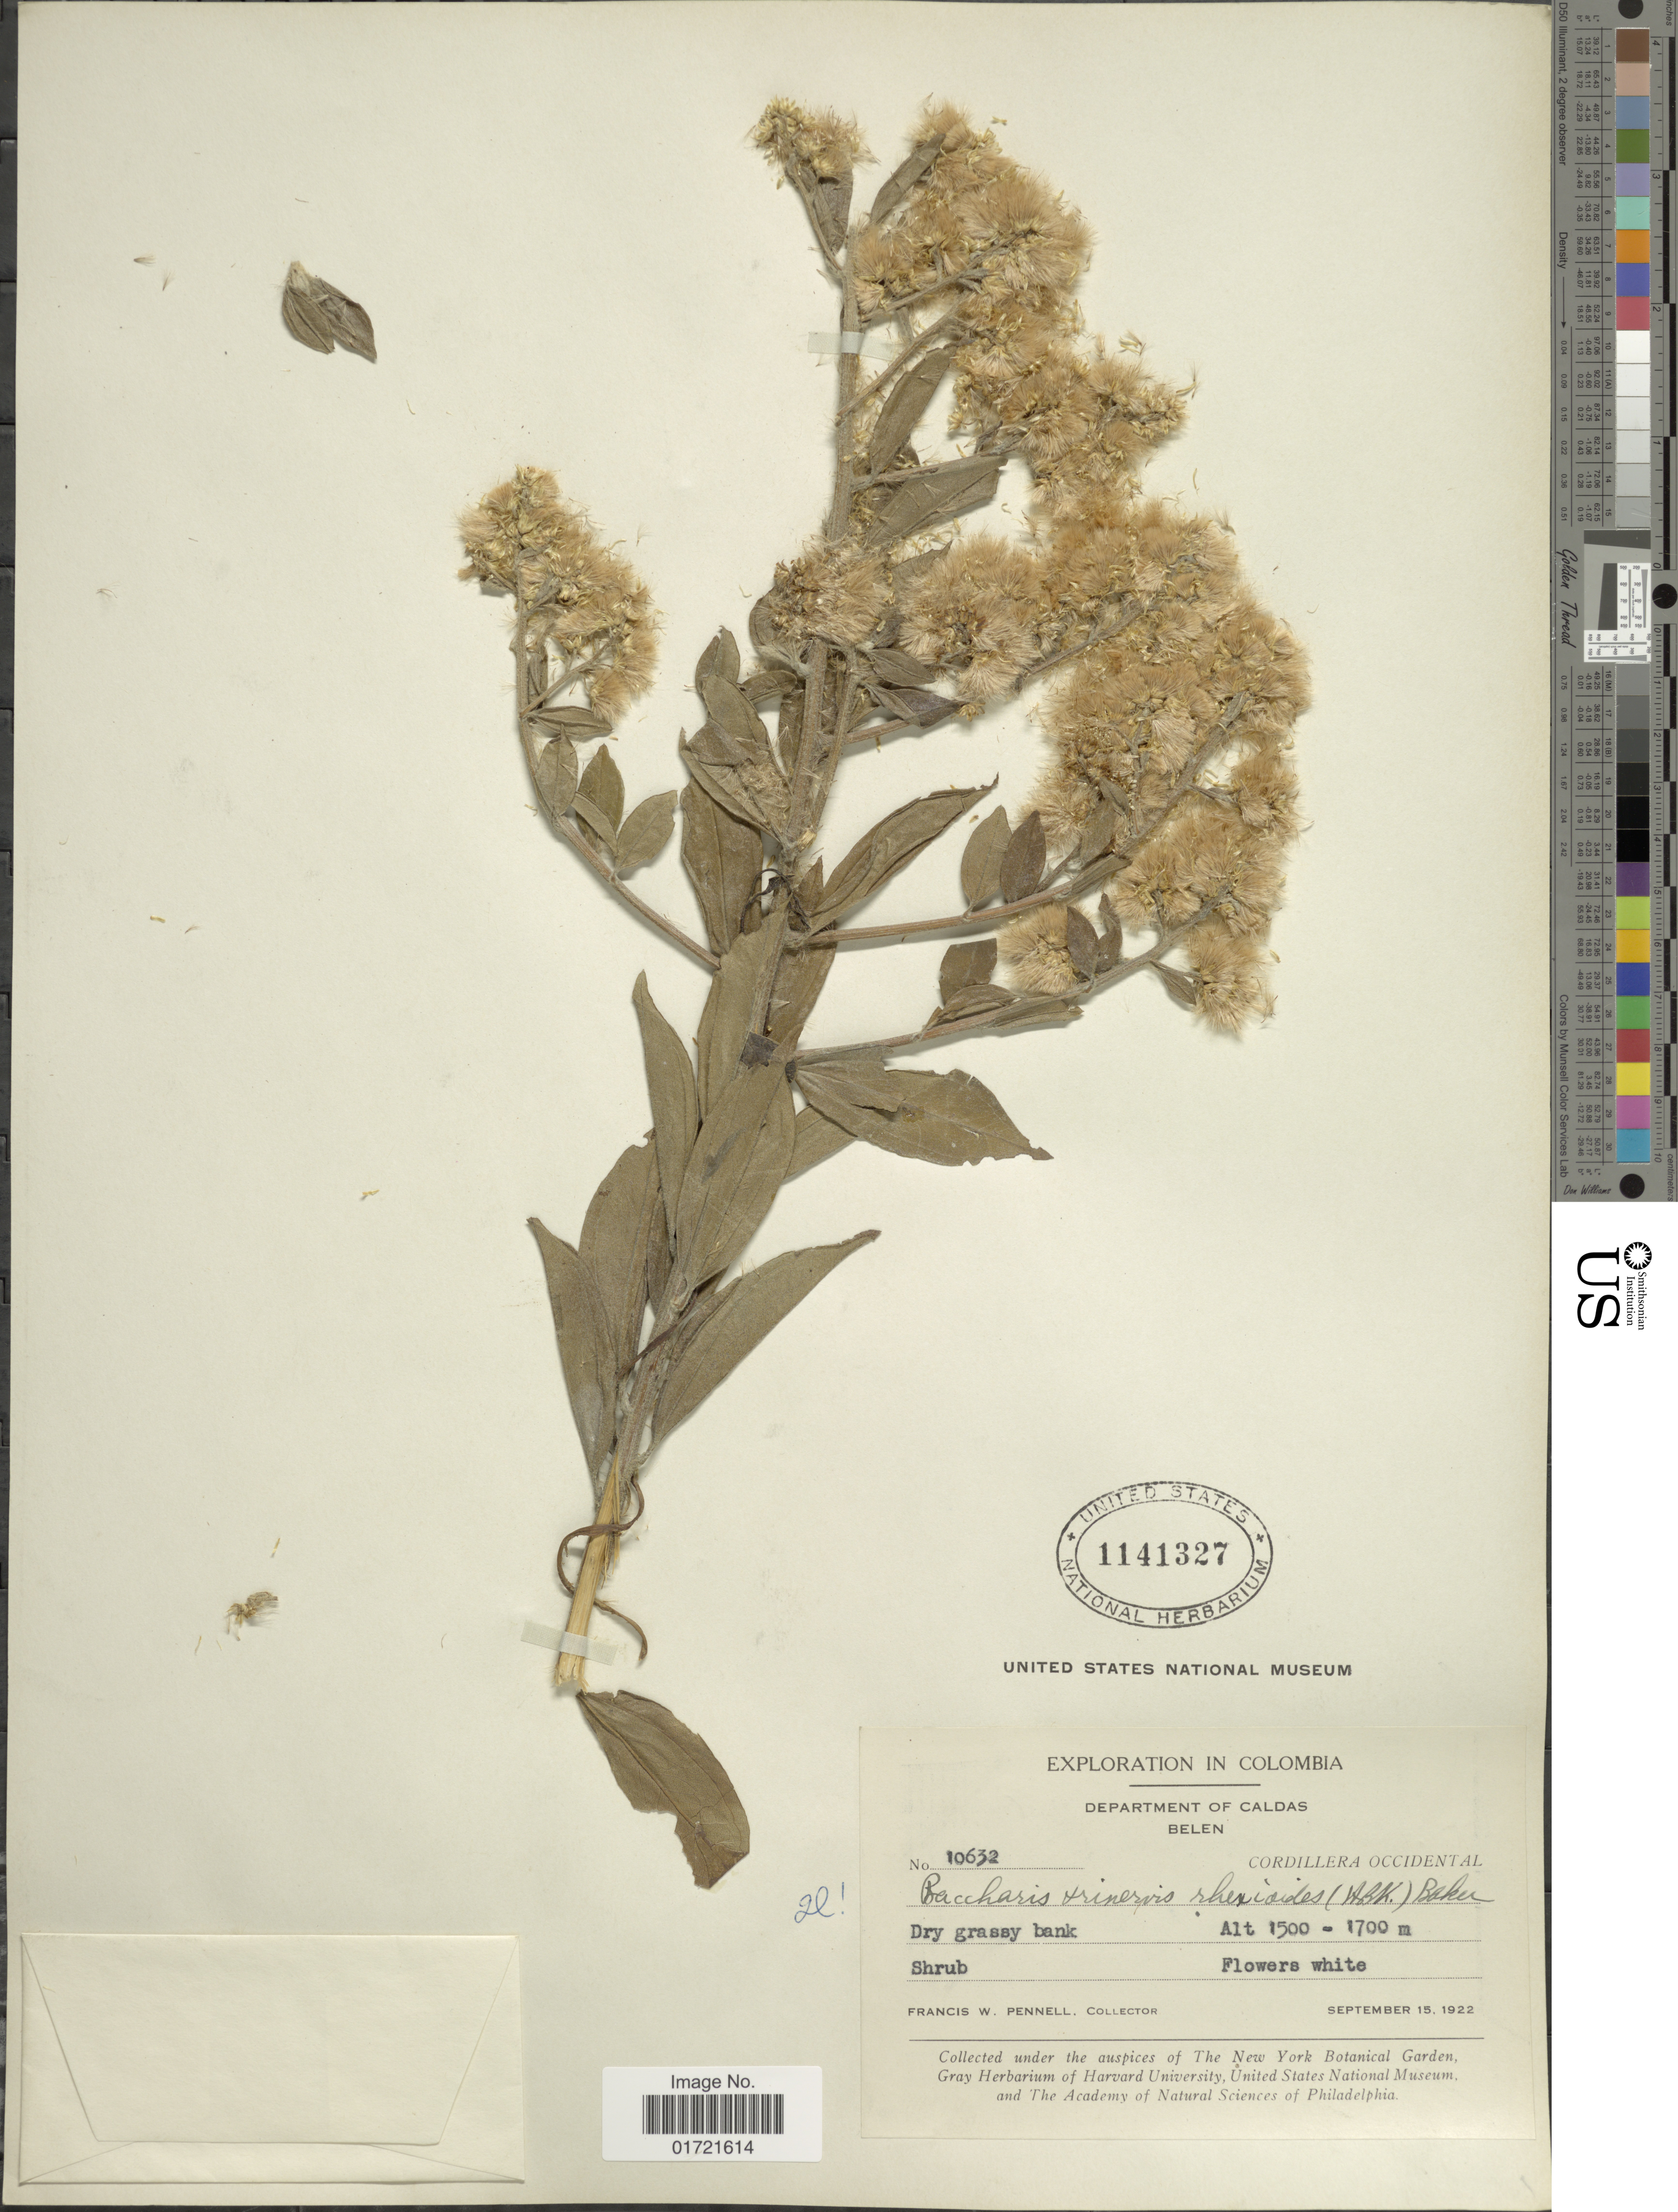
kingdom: Plantae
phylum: Tracheophyta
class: Magnoliopsida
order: Asterales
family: Asteraceae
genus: Baccharis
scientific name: Baccharis trinervis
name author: (Lam.) Pers.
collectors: F. W. Pennell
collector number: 10632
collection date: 1922-09-15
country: Colombia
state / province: Caldas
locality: Belen, Cordillera Occidental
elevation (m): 1500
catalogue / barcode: US 1141327